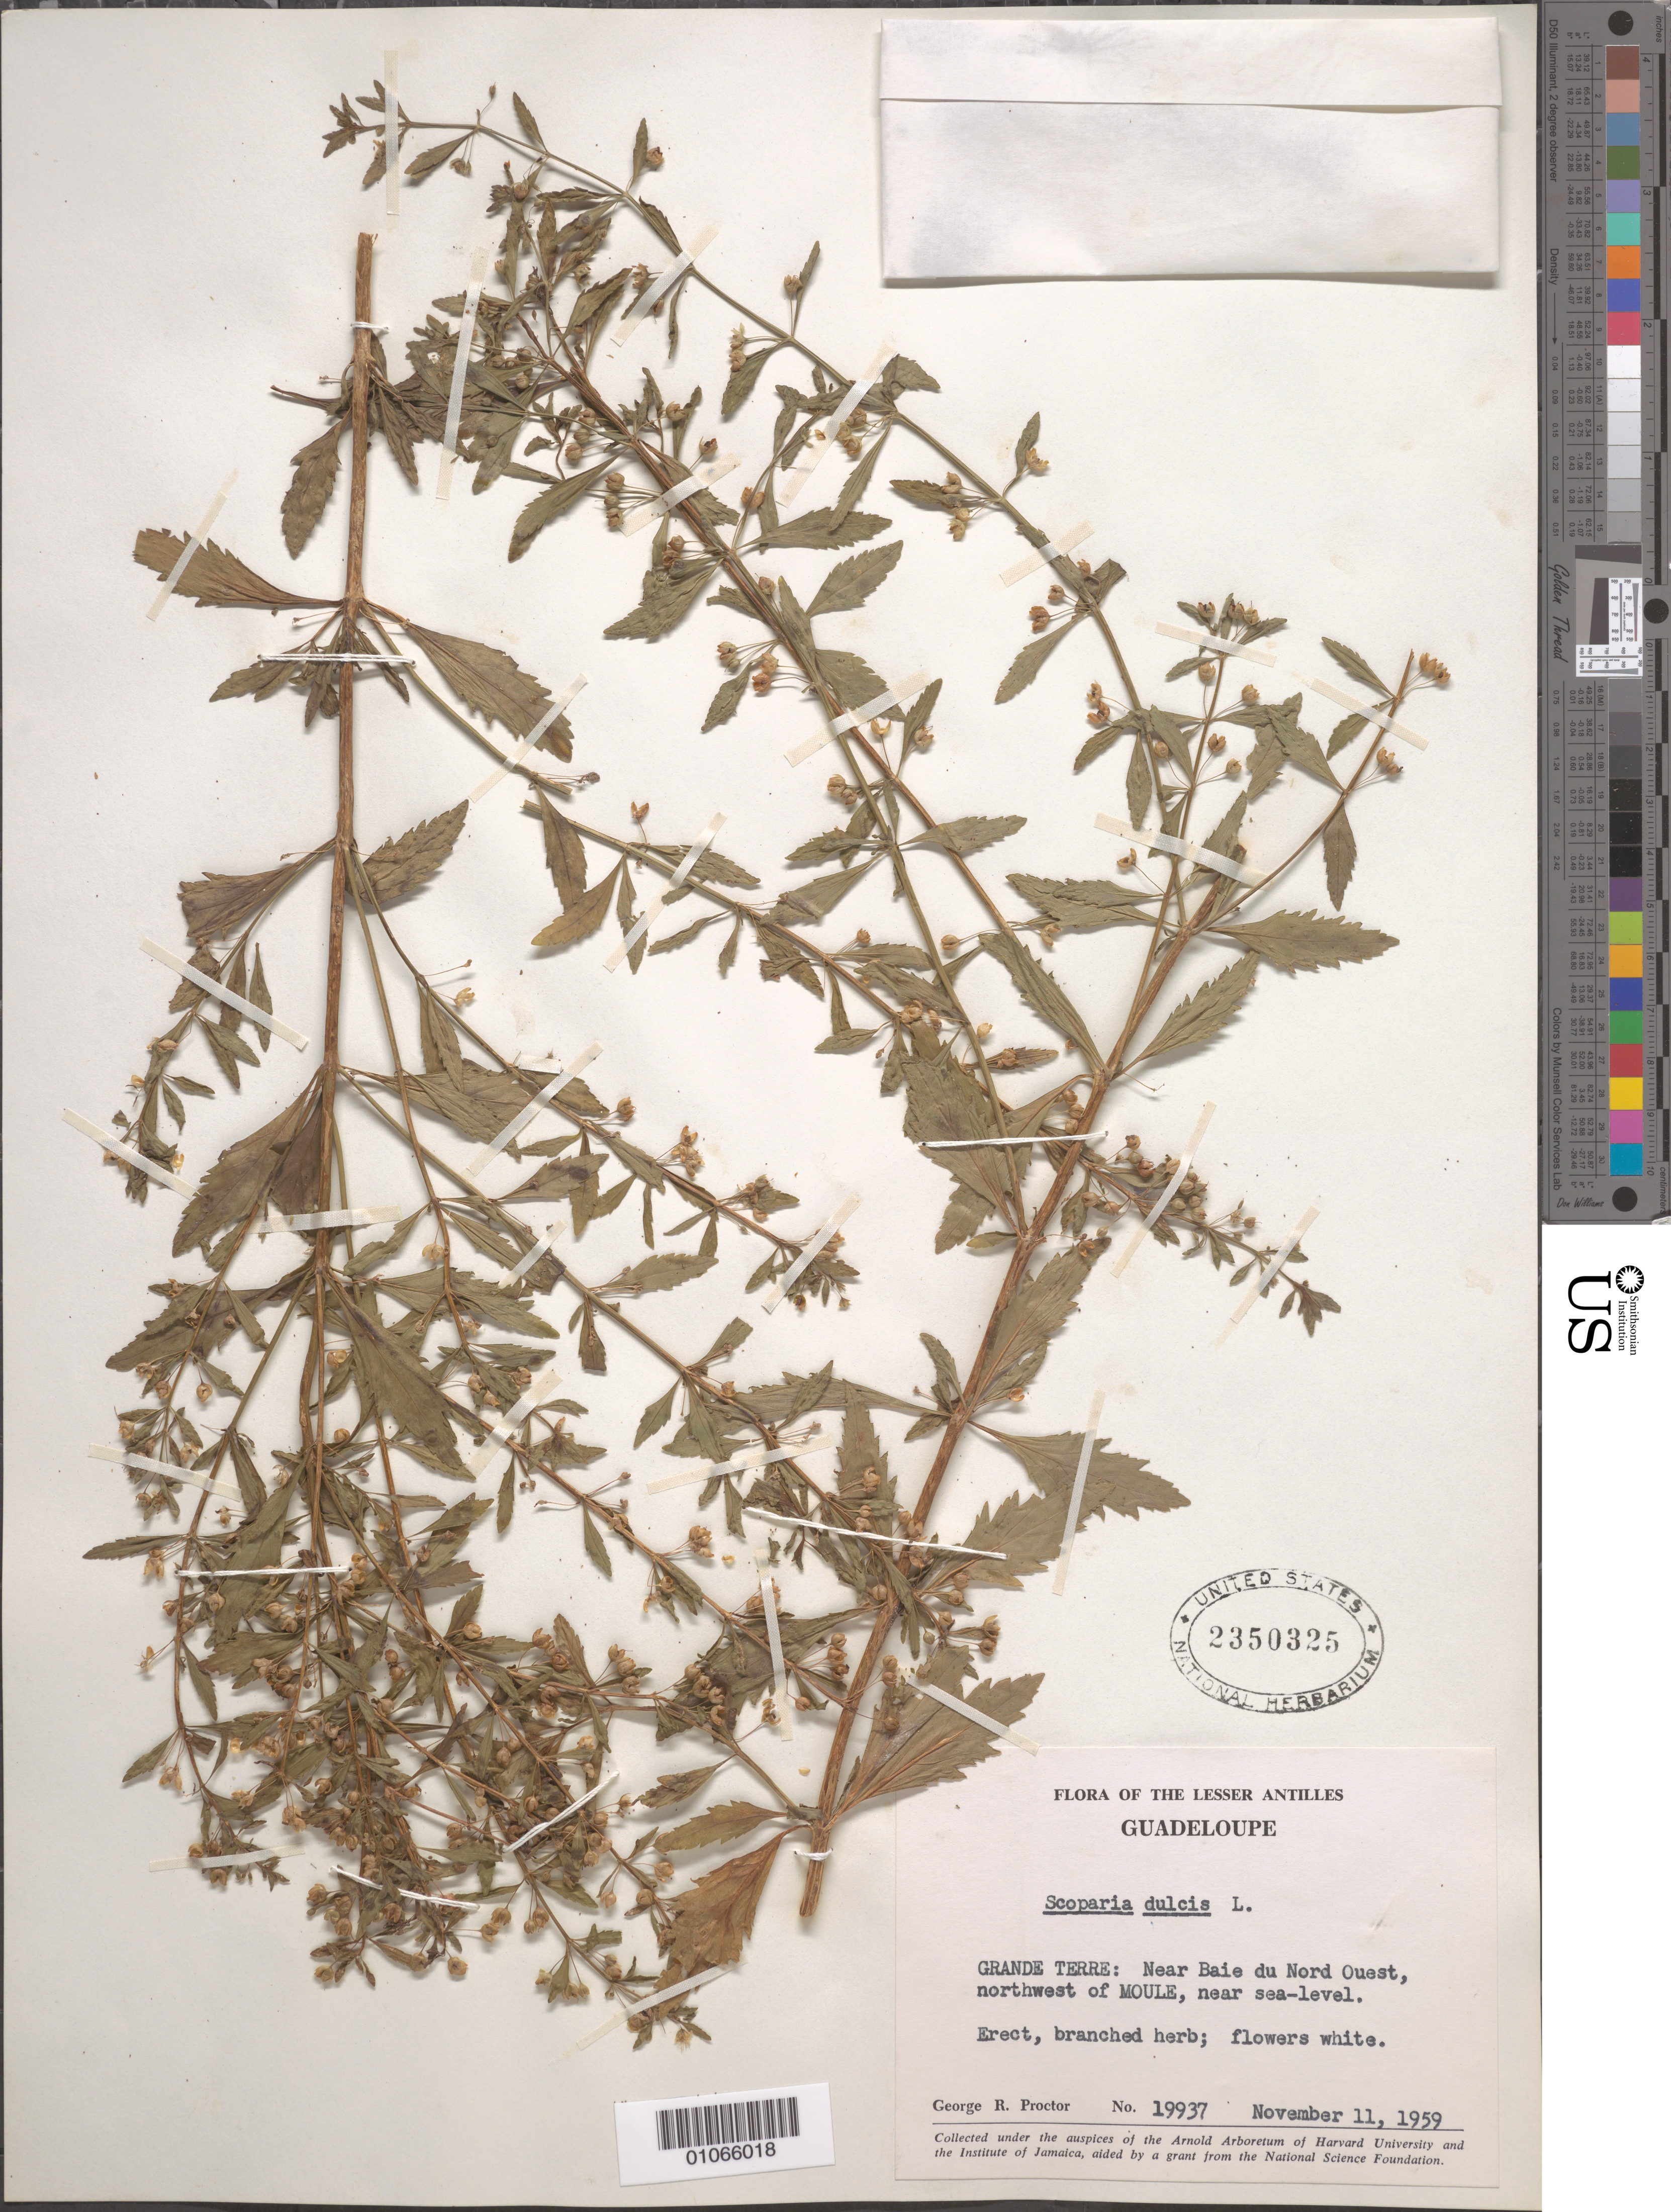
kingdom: Plantae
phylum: Tracheophyta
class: Magnoliopsida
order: Lamiales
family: Plantaginaceae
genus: Scoparia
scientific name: Scoparia dulcis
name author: L.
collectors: G. R. Proctor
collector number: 19937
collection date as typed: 11 Nov 1959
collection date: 1959-11-11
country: Guadeloupe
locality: Grande Terre: Near Baie du Nord Ouest, northwest of Moule, near sea-level.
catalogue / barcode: US 2350325